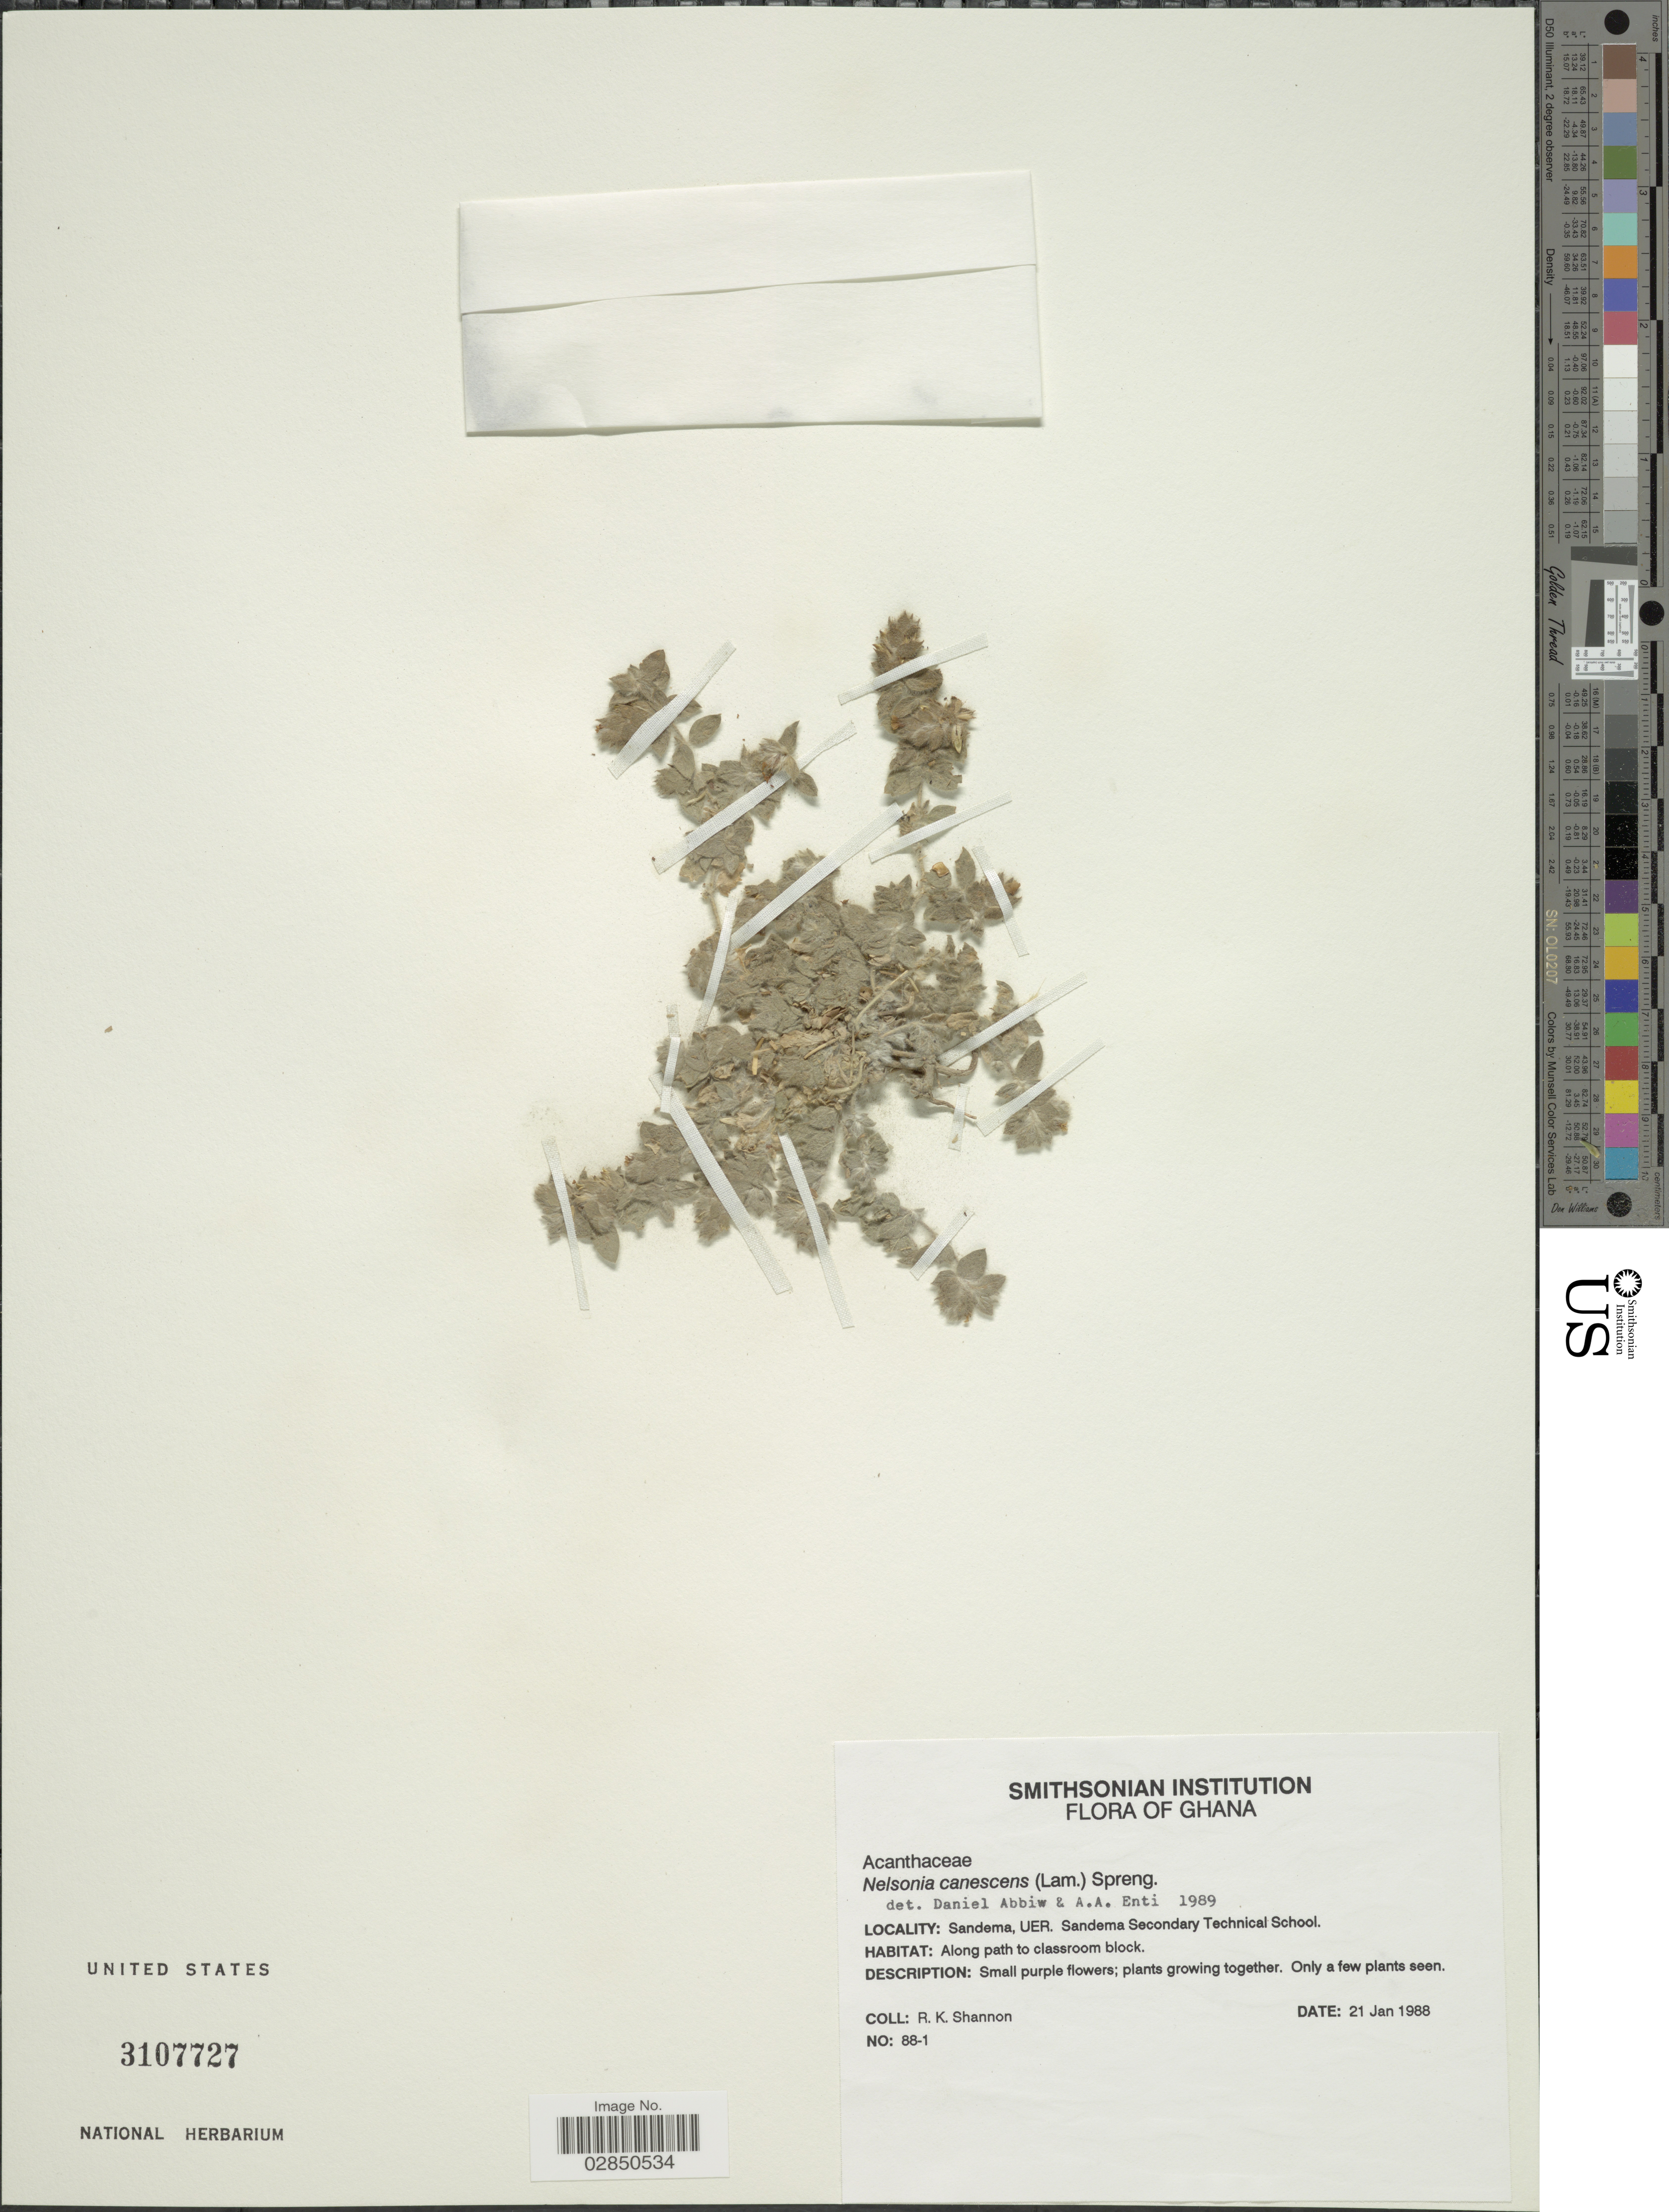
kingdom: Plantae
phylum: Tracheophyta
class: Magnoliopsida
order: Lamiales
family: Acanthaceae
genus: Nelsonia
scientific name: Nelsonia canescens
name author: (Lam.) Spreng.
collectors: R. Shannon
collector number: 88-1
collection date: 1988-01-21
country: Ghana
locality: Sandema, UER, Sandema Secondary Technical School, Along path classroom block.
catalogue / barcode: US 3107727